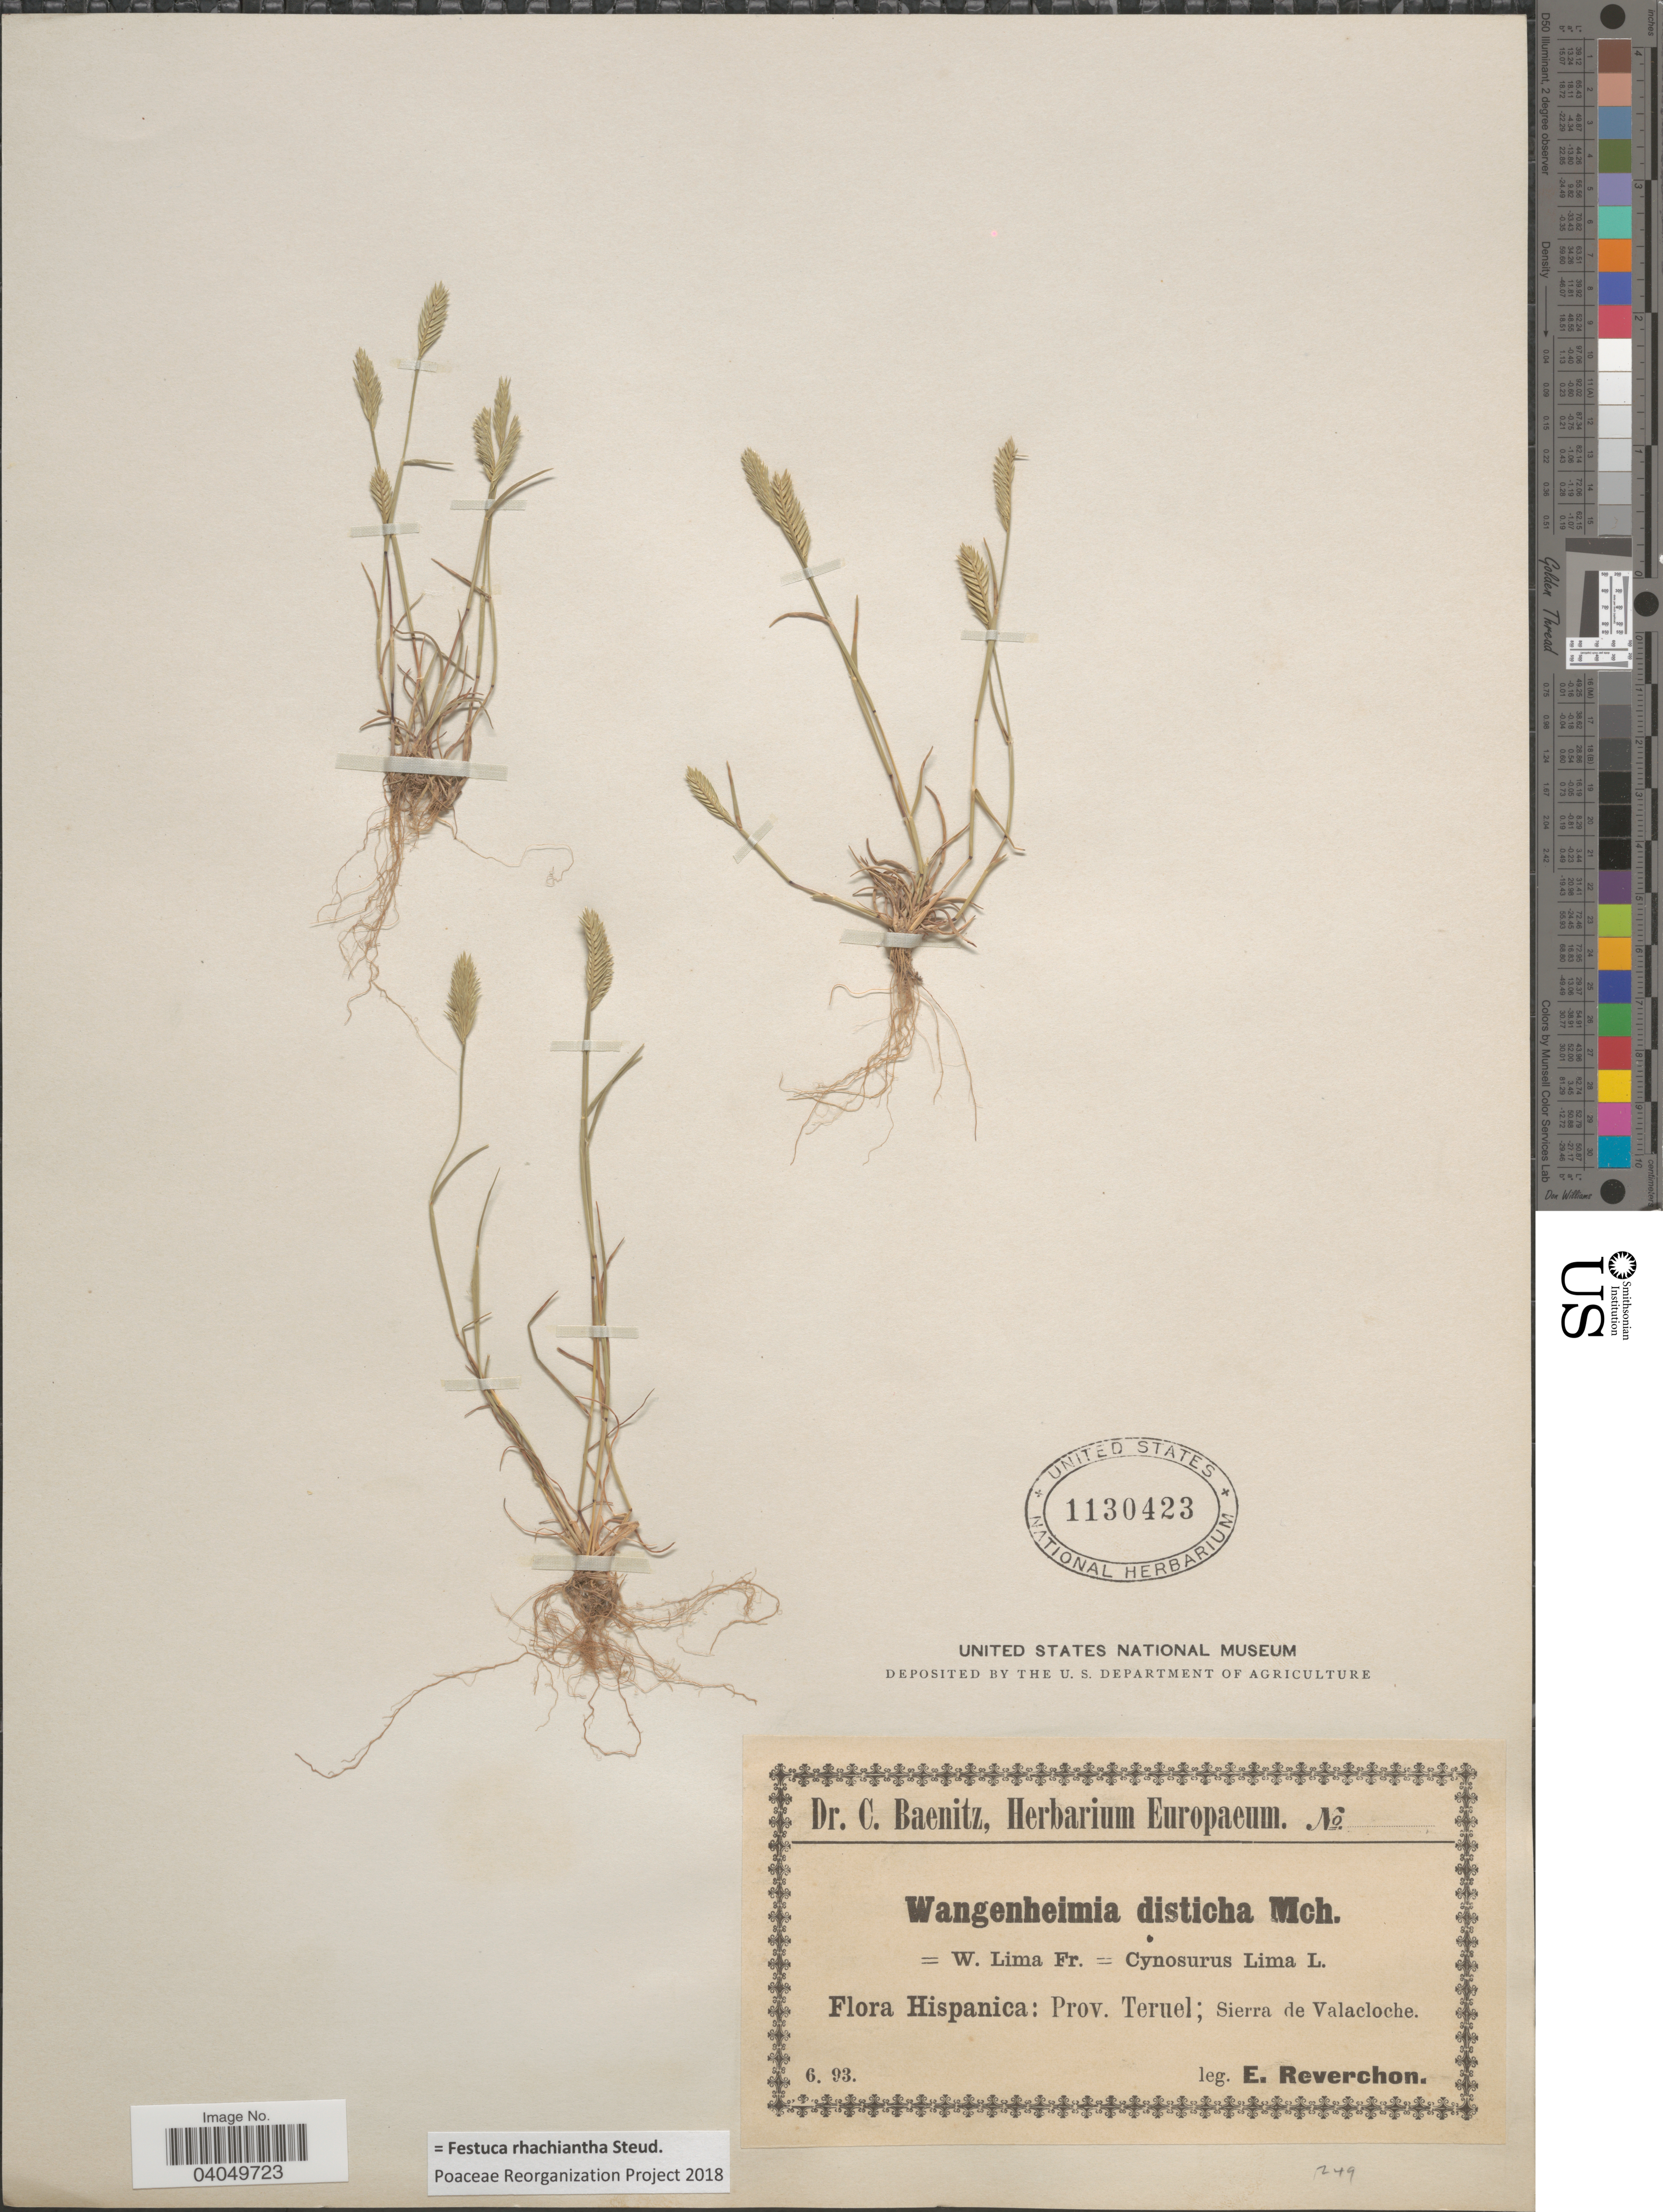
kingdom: Plantae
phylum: Tracheophyta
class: Liliopsida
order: Poales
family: Poaceae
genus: Festuca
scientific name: Festuca rhachiantha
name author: Steud.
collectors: E. Reverchon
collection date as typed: Transcribed d/m/y: /6/93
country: Spain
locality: Hispanica: Prov. Teruel; Sierra de Valacloche.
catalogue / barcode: US 1130423